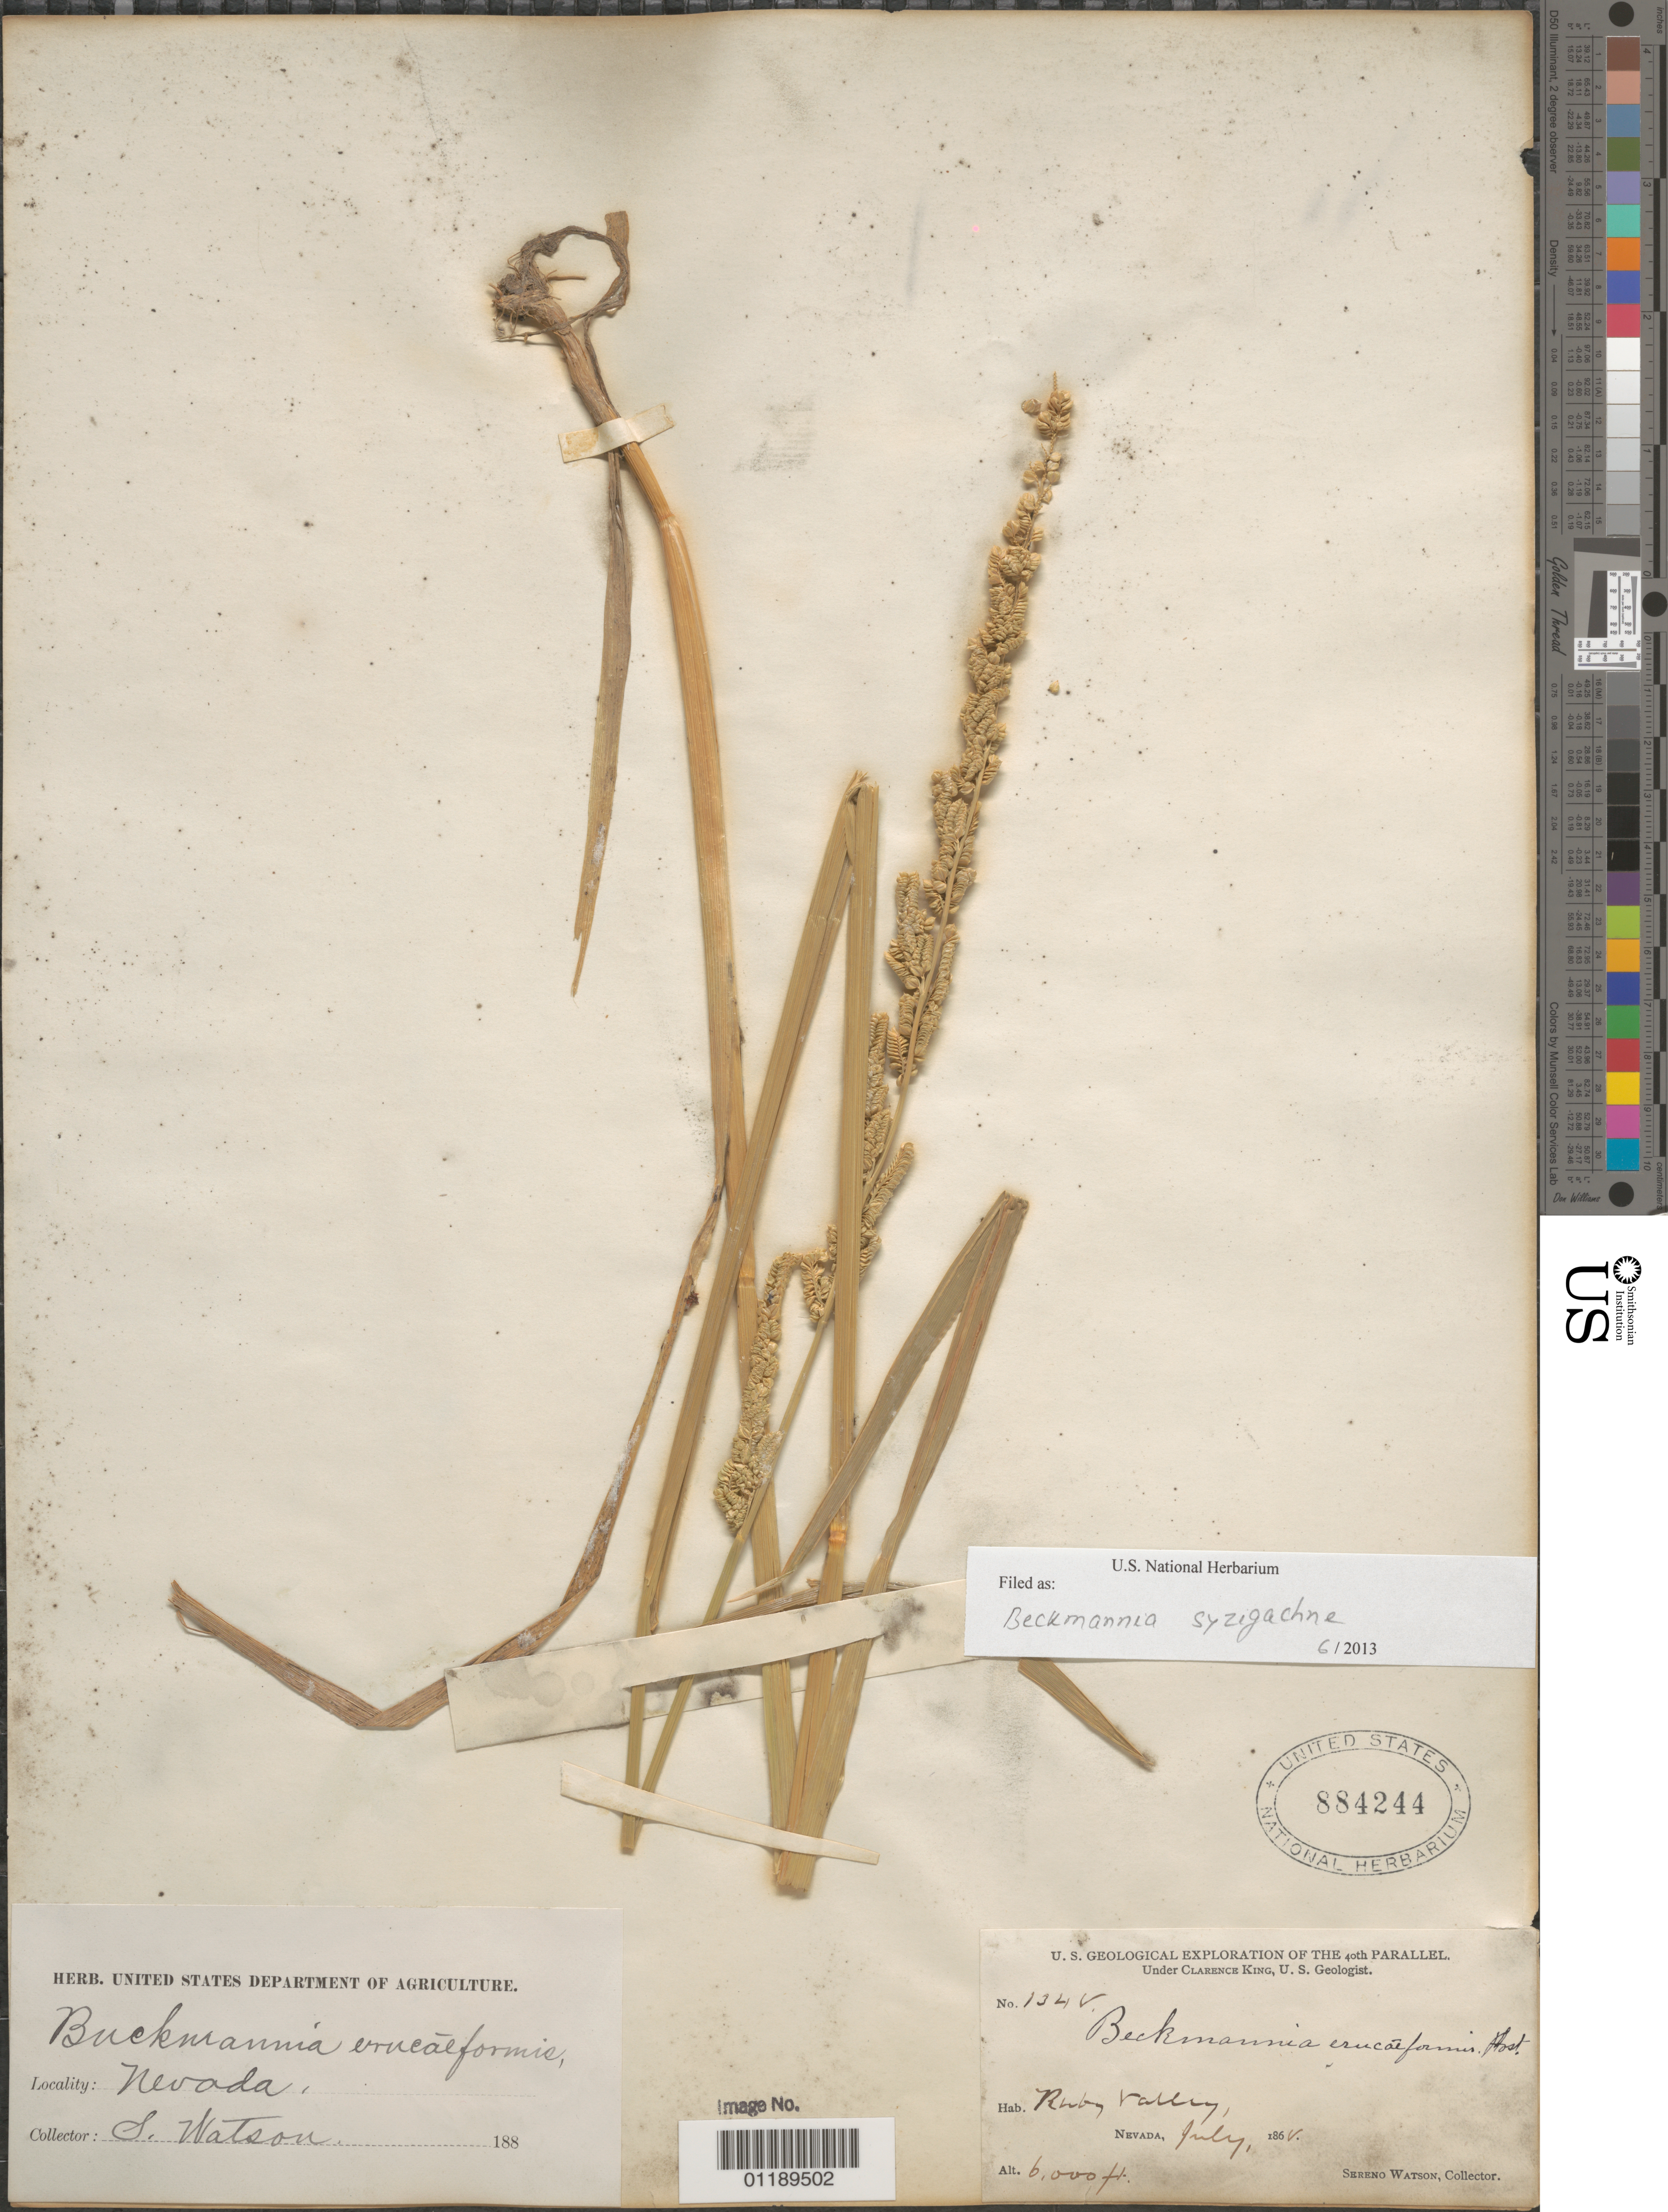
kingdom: Plantae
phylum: Tracheophyta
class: Liliopsida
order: Poales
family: Poaceae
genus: Beckmannia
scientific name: Beckmannia syzigachne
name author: (Steud.) Fernald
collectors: S. Watson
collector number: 1348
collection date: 1868-07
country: United States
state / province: Nevada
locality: Ruby Valley.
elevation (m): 1829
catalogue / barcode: US 884244